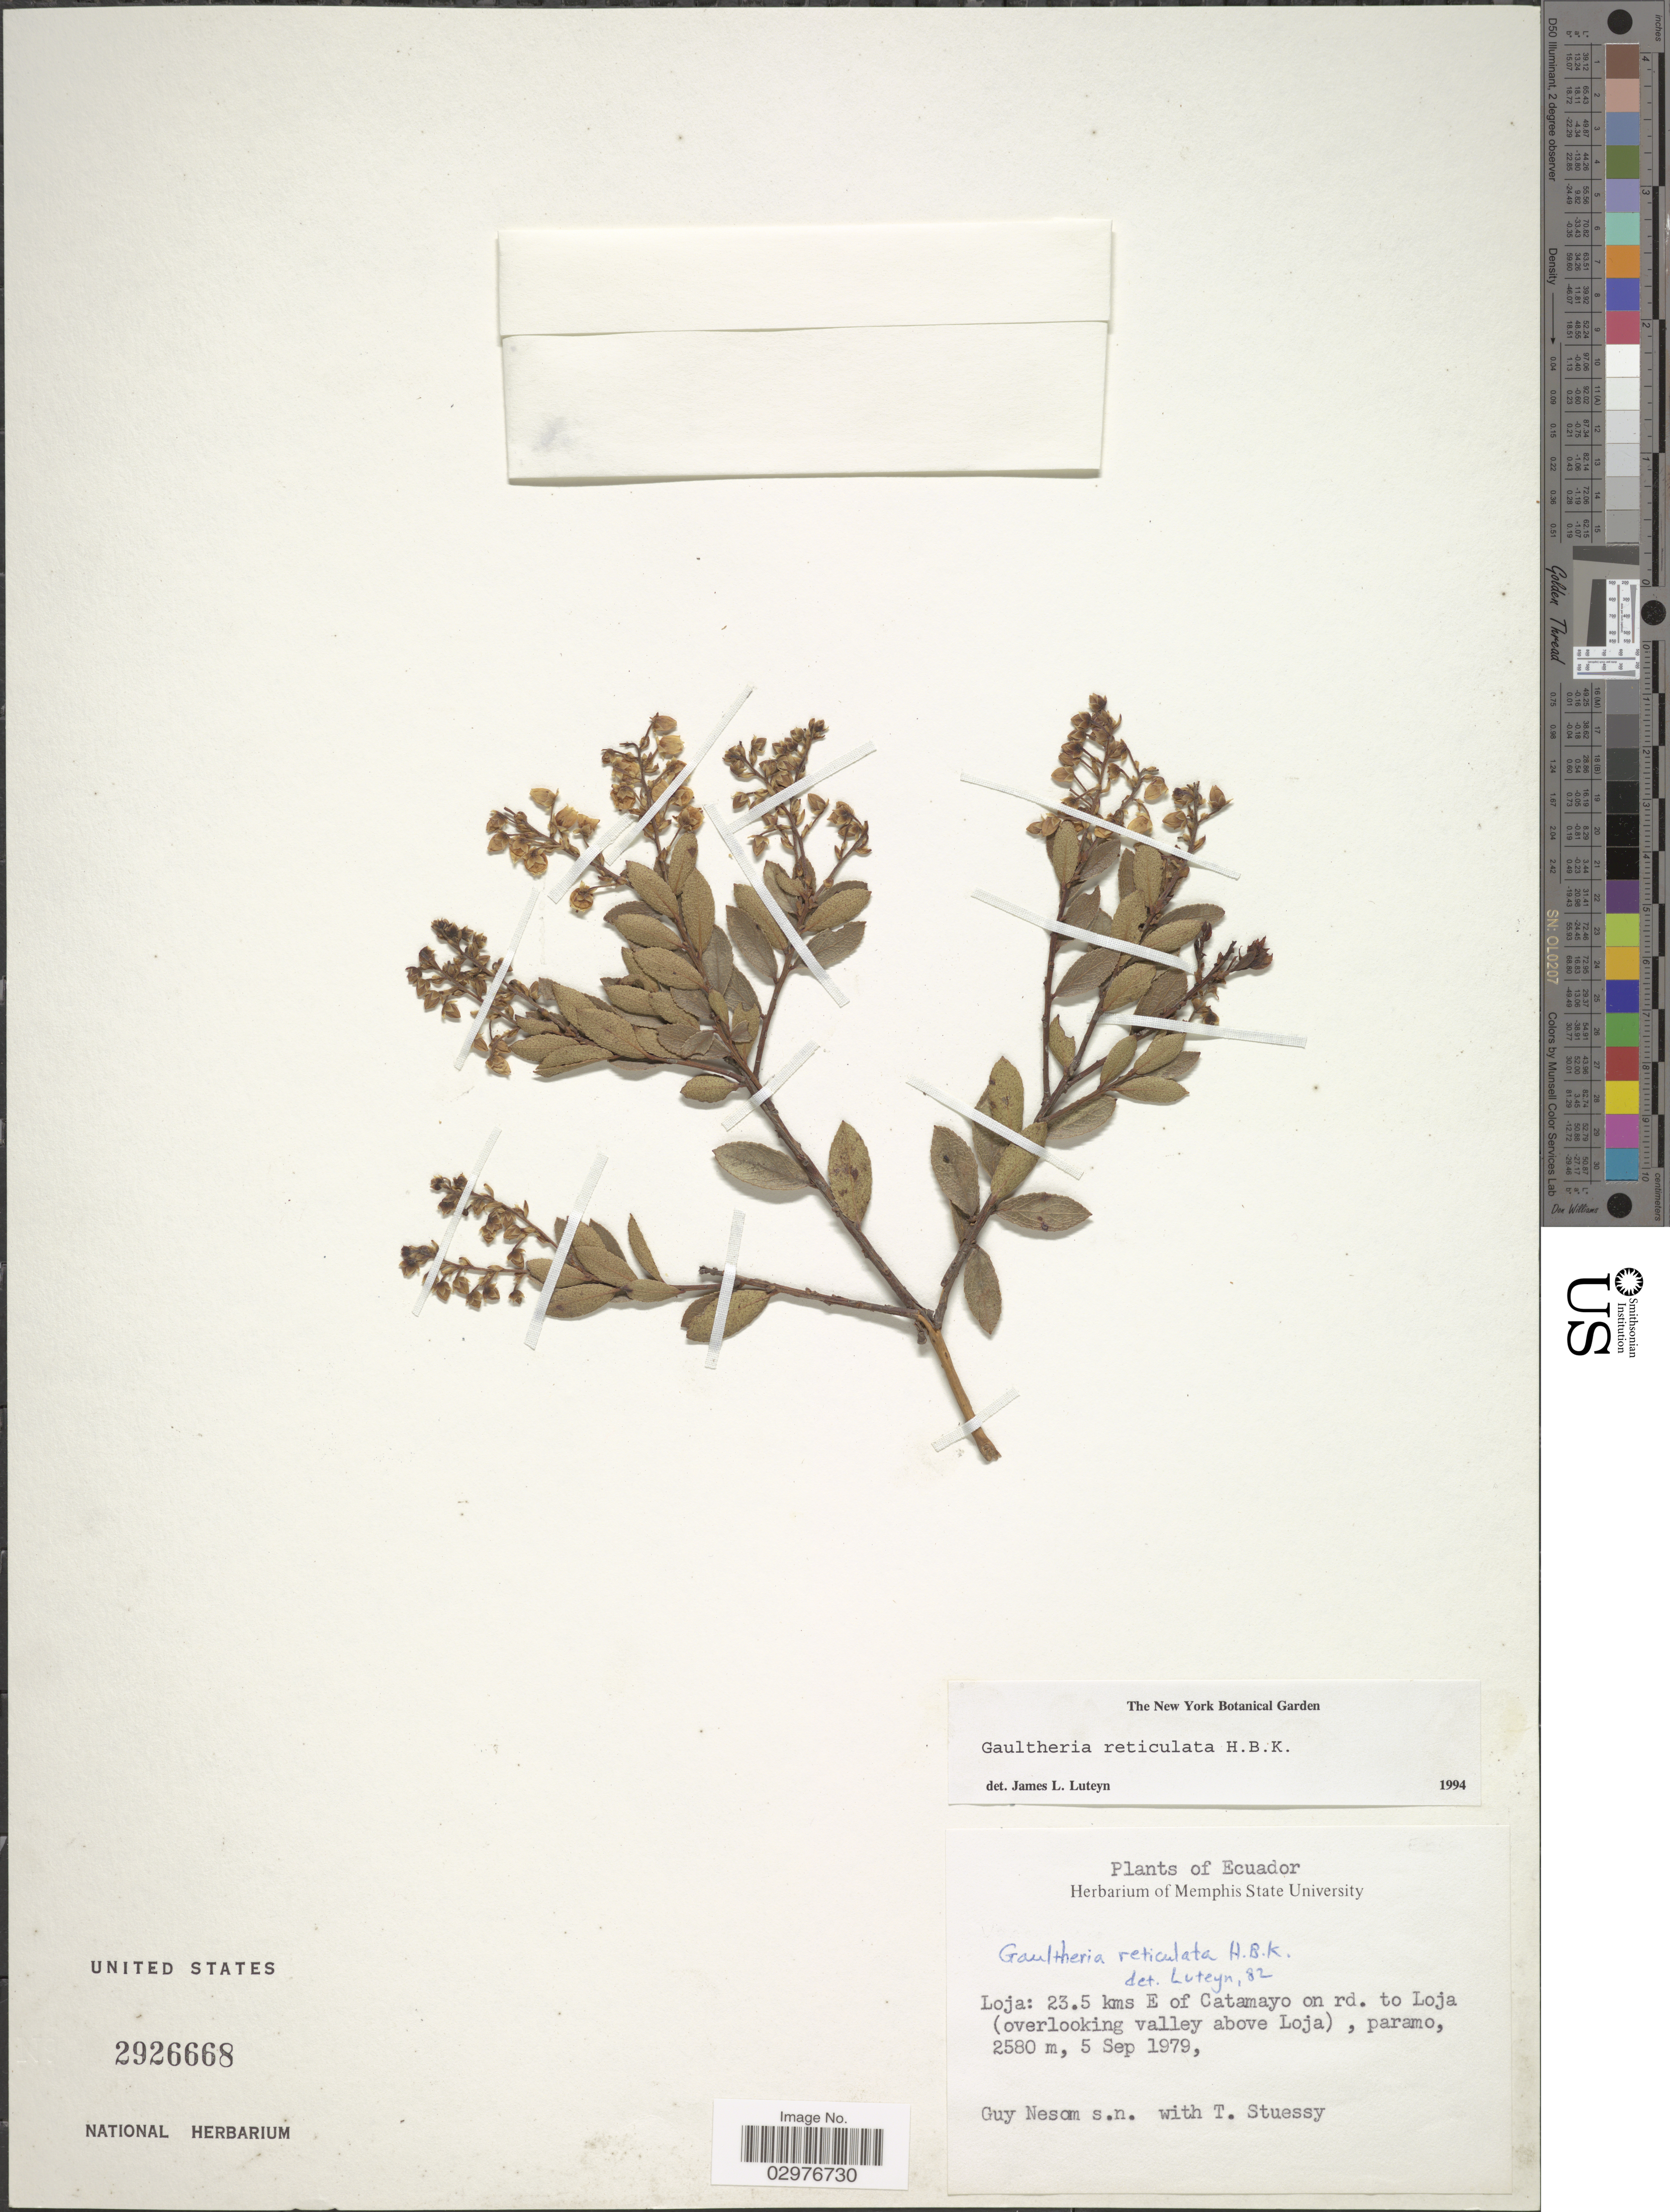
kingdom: Plantae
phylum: Tracheophyta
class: Magnoliopsida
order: Ericales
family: Ericaceae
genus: Gaultheria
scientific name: Gaultheria reticulata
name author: Kunth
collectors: G. Nesom & T. Stuessy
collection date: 1979-09-05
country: Ecuador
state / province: Loja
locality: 23.5 kms E of Catamayo on rd. to Loja (overlooking valley above Loja).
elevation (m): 2580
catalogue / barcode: US 2926668